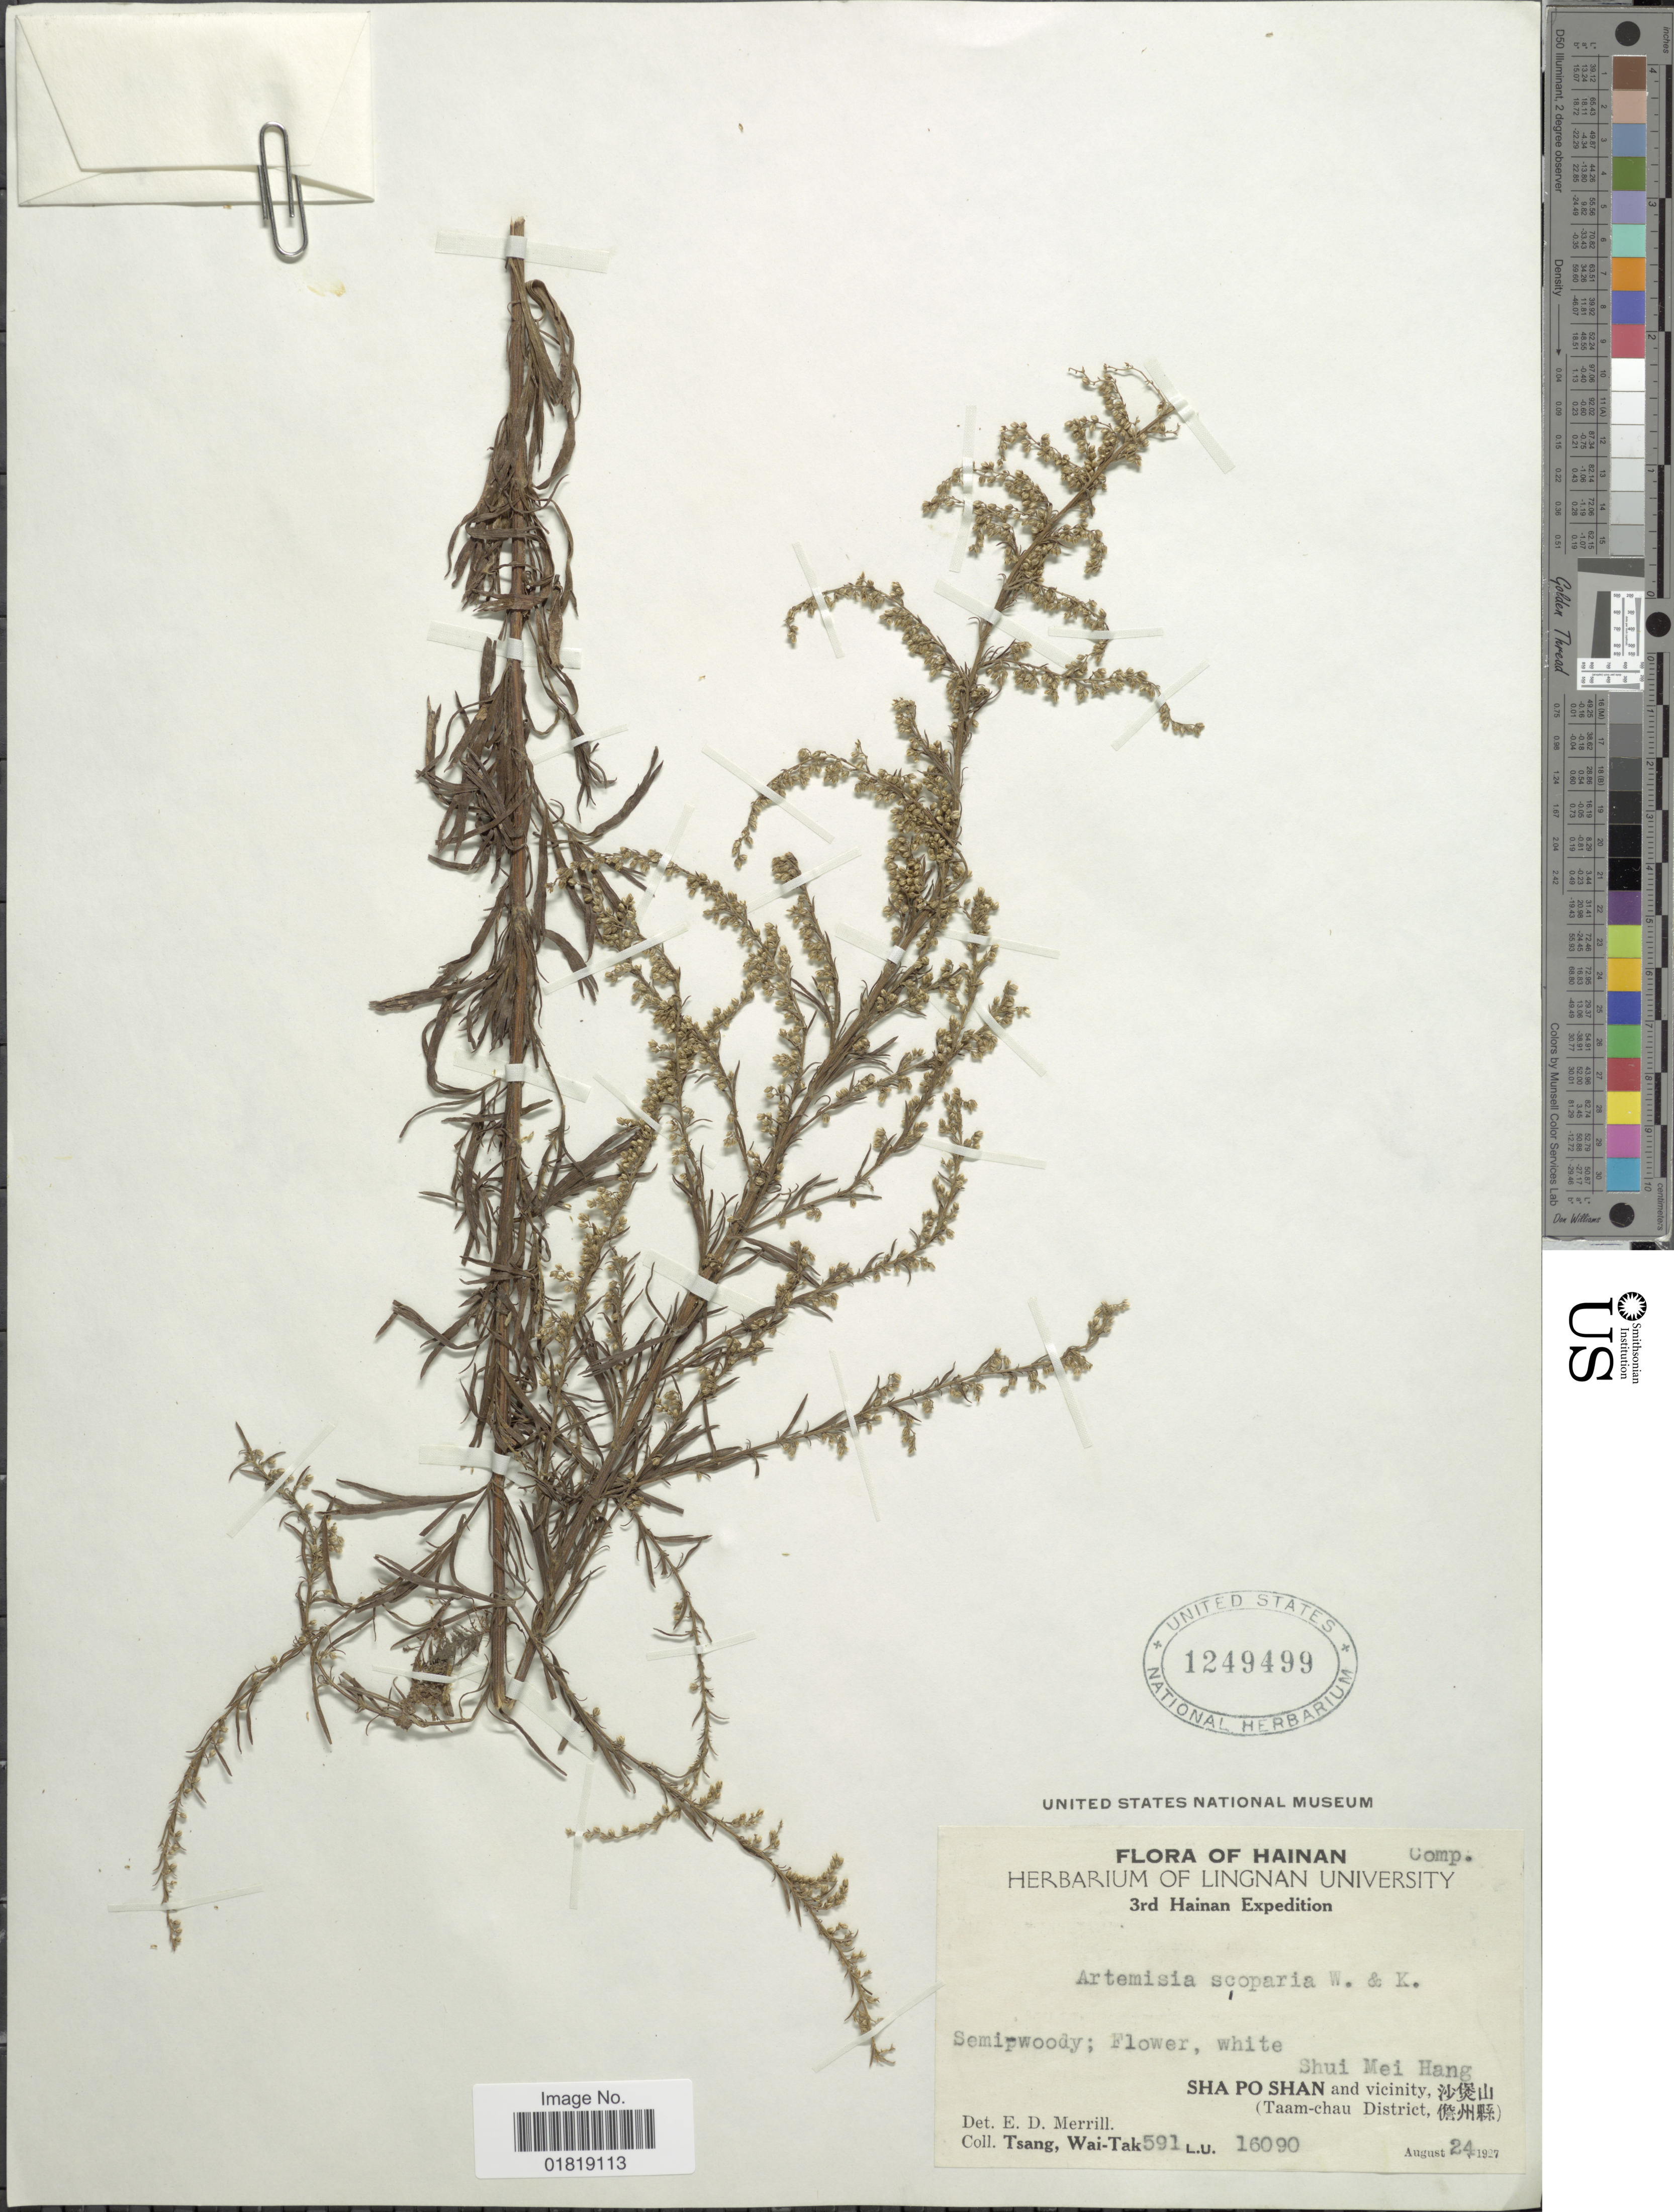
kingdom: Plantae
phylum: Tracheophyta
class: Magnoliopsida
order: Asterales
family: Asteraceae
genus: Artemisia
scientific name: Artemisia scoparia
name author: Waldst. & Kit.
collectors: W. T. Tsang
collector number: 591L.U. 116090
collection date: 1927-08-24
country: China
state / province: Hainan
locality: Shui Mei Hang, Sha Po Shan and vicinity ( Taam-chau District)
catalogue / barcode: US 1249499